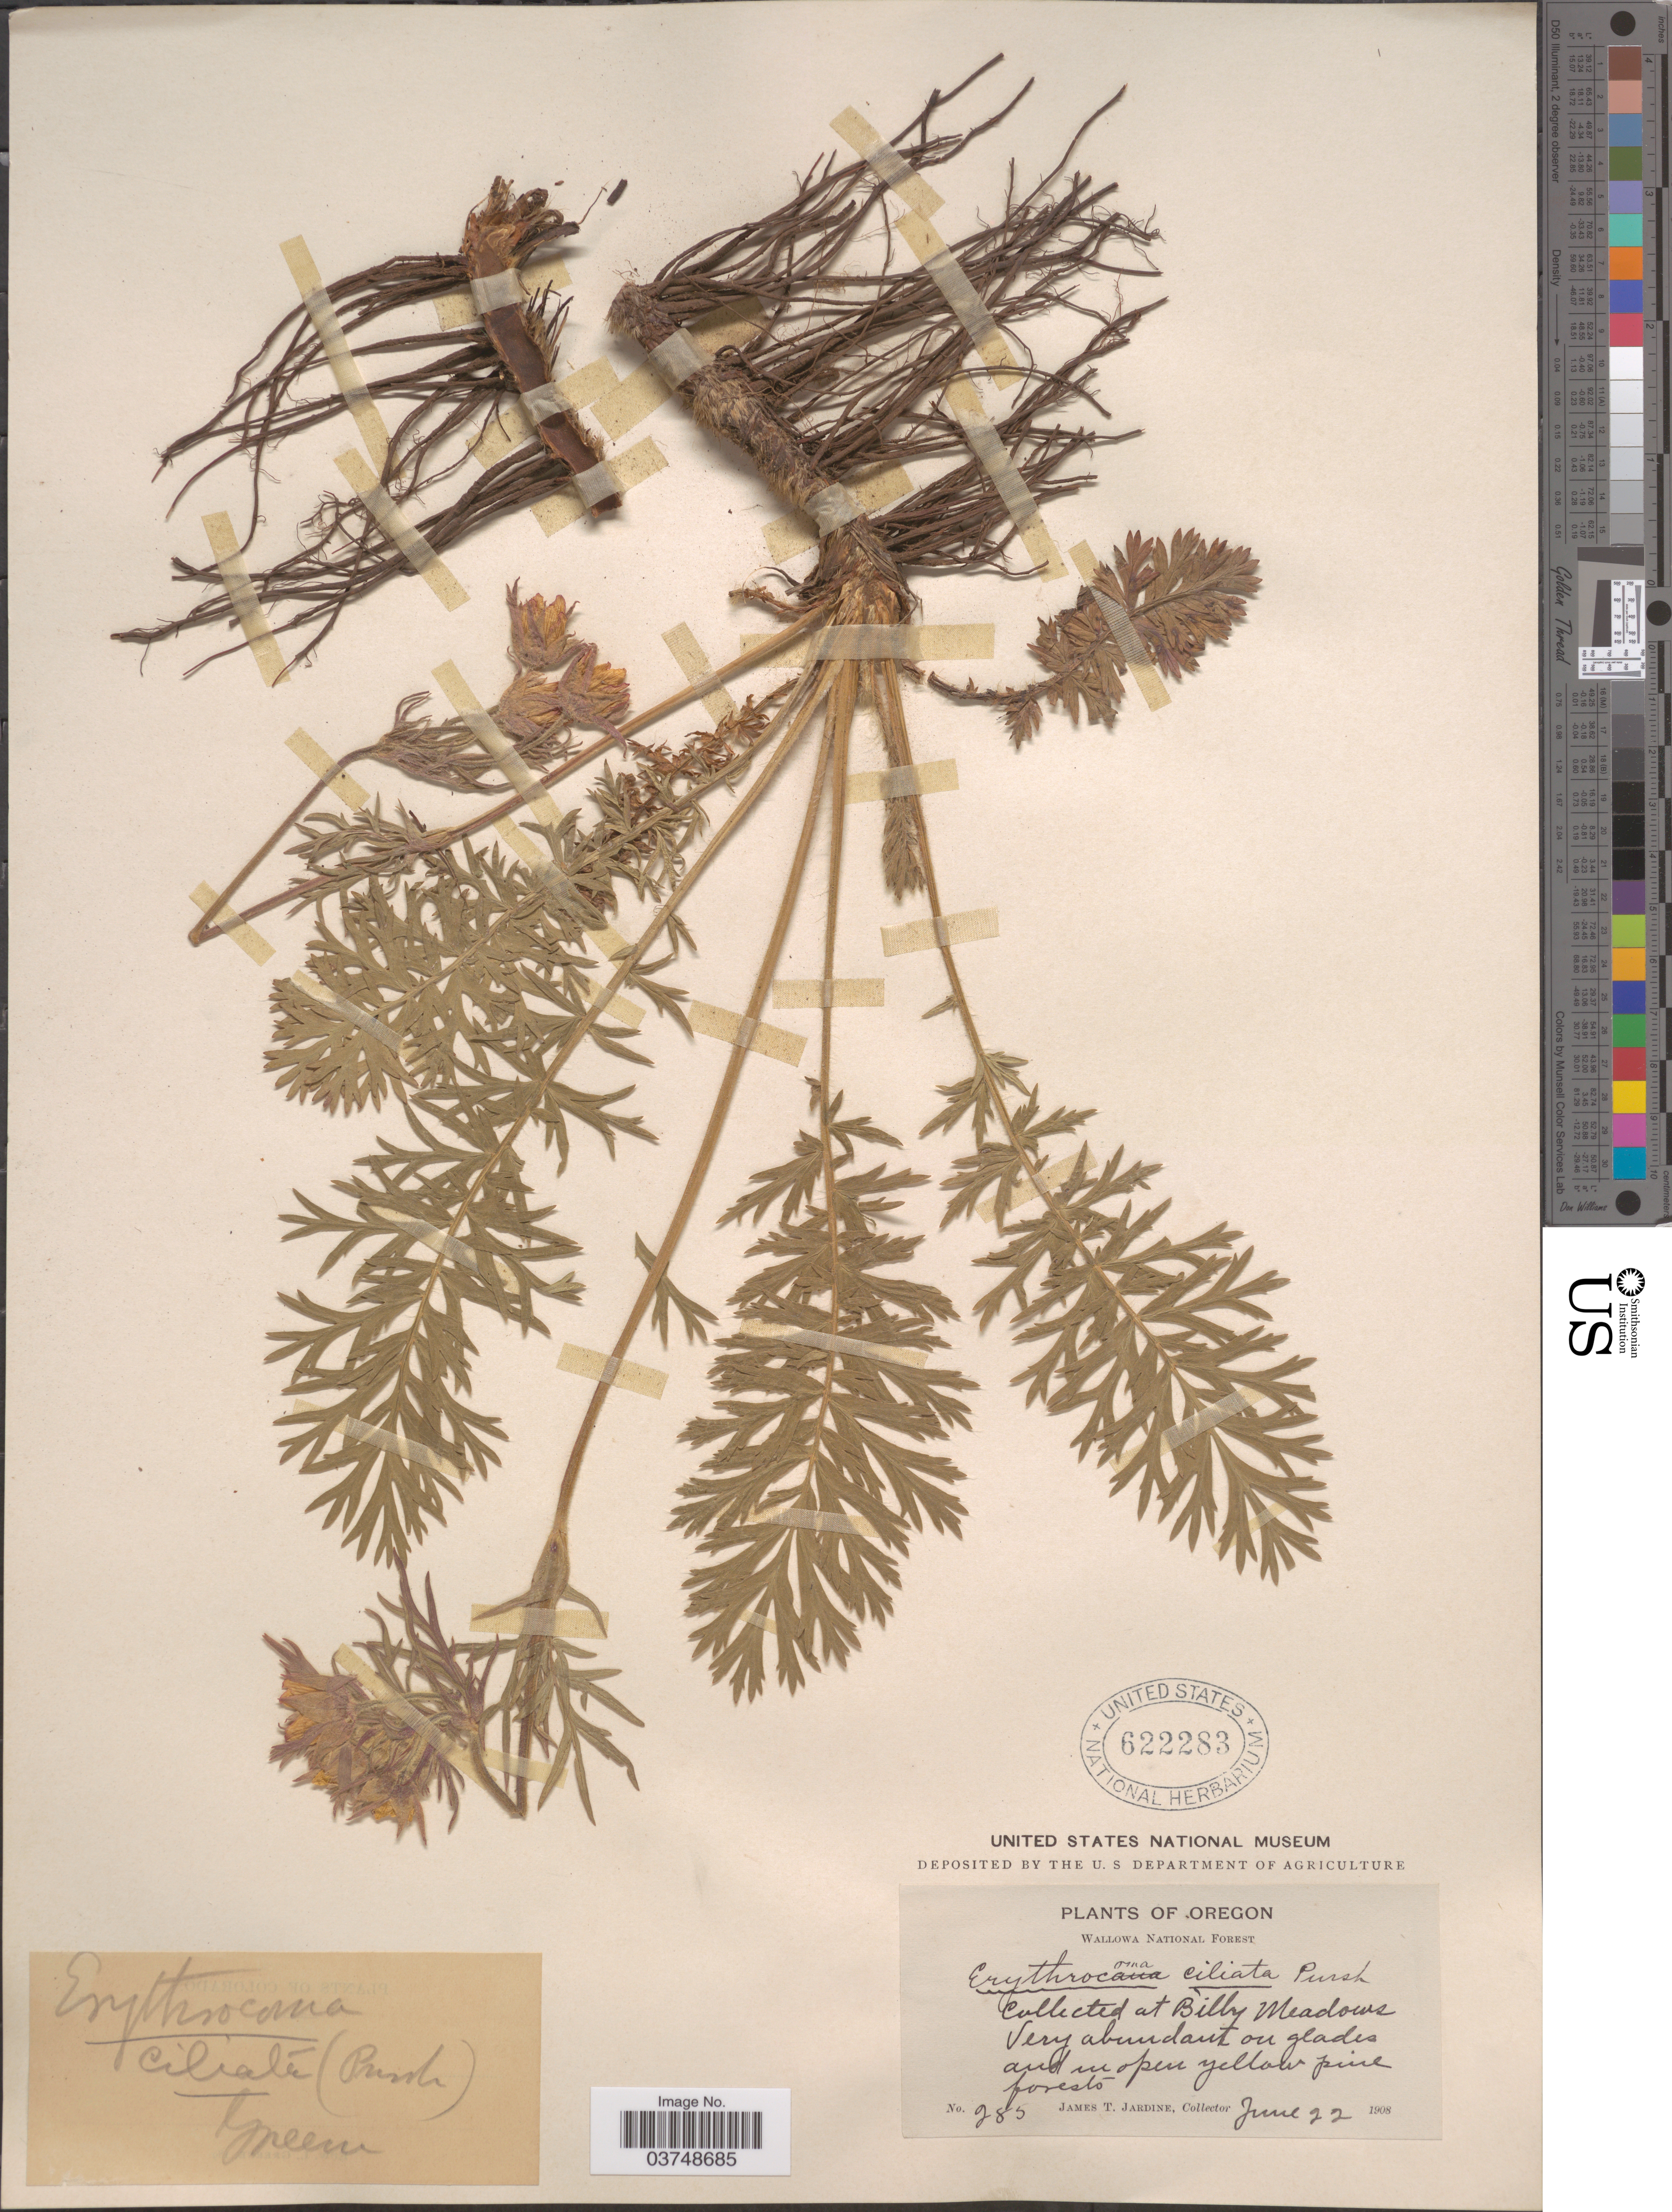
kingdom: Plantae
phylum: Tracheophyta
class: Magnoliopsida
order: Rosales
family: Rosaceae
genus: Geum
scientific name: Geum triflorum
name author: Pursh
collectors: J. T. Jardine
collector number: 285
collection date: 1908-06-22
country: United States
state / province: Oregon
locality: Wallowa National Forest. Billy Meadows.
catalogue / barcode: US 622283